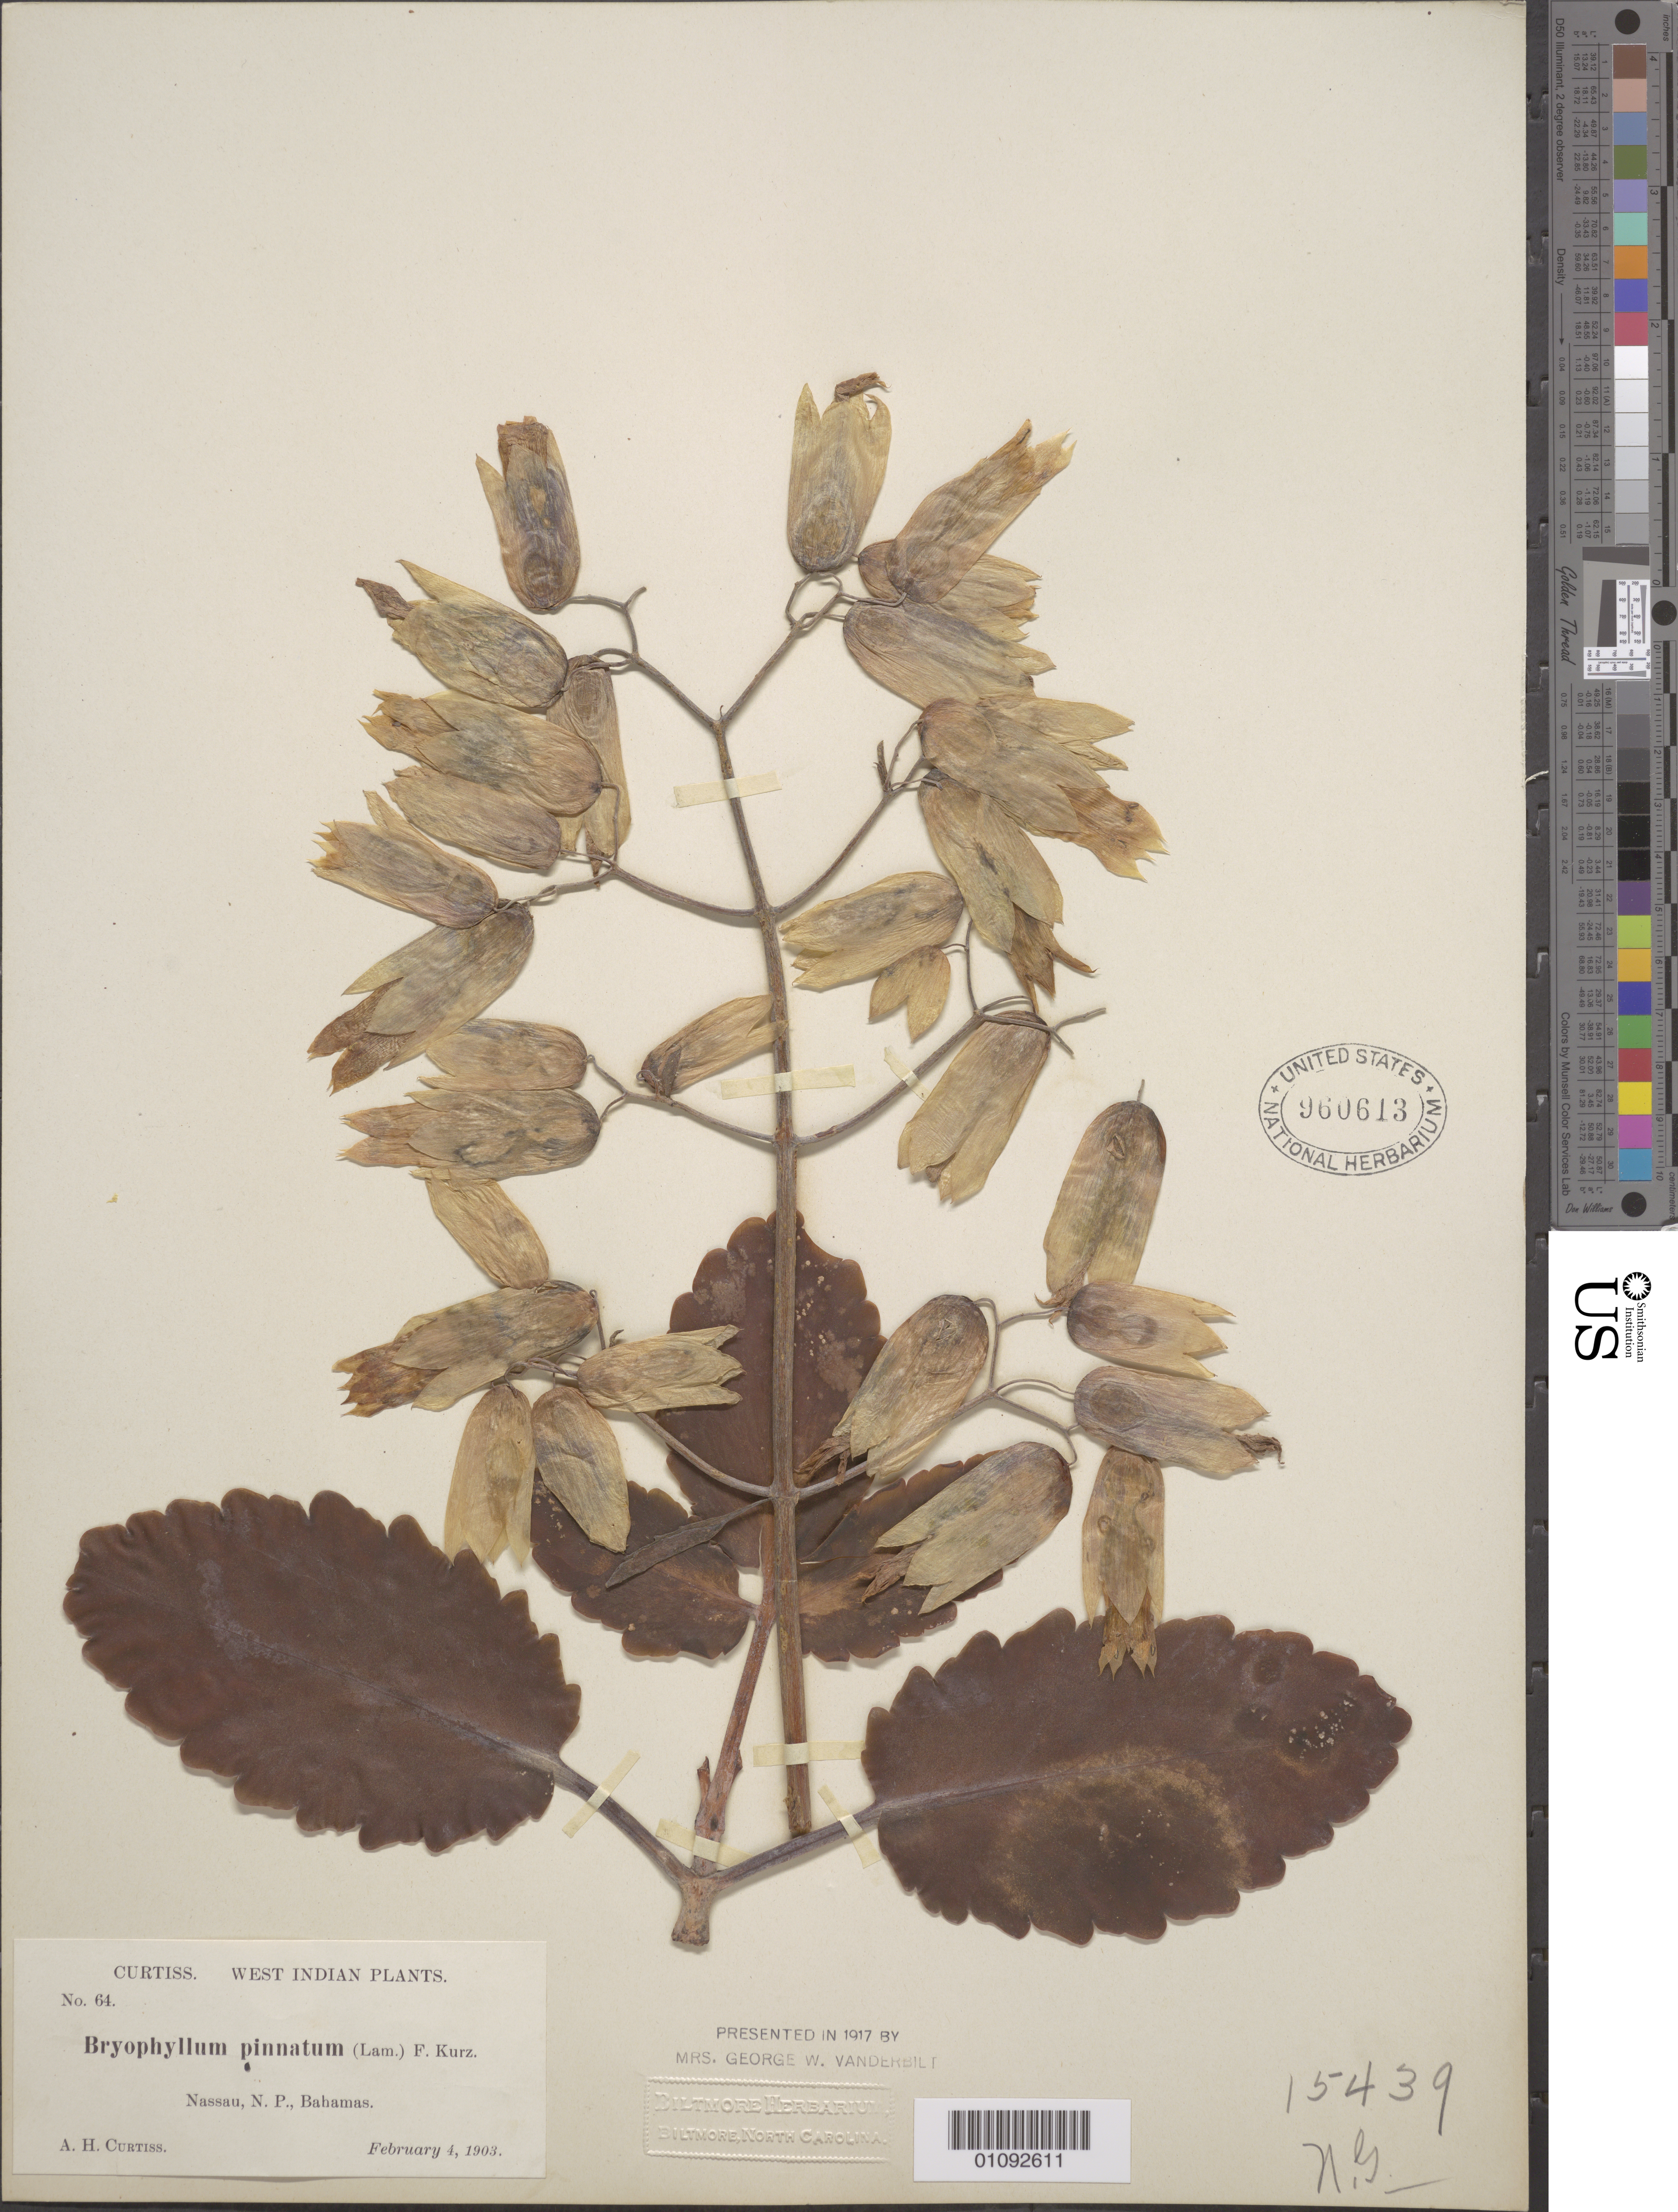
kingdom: Plantae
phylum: Tracheophyta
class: Magnoliopsida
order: Saxifragales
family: Crassulaceae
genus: Kalanchoe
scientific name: Kalanchoe pinnata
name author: (Lam.) Pers.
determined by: Strong, Mark T., (BOT), Smithsonian Institution - National Museum of Natural History (UNITED STATES)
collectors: A. H. Curtiss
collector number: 64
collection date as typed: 04 Feb 1903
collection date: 1903-02-04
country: Bahamas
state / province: New Providence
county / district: Nassau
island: New Providence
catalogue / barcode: US 960613